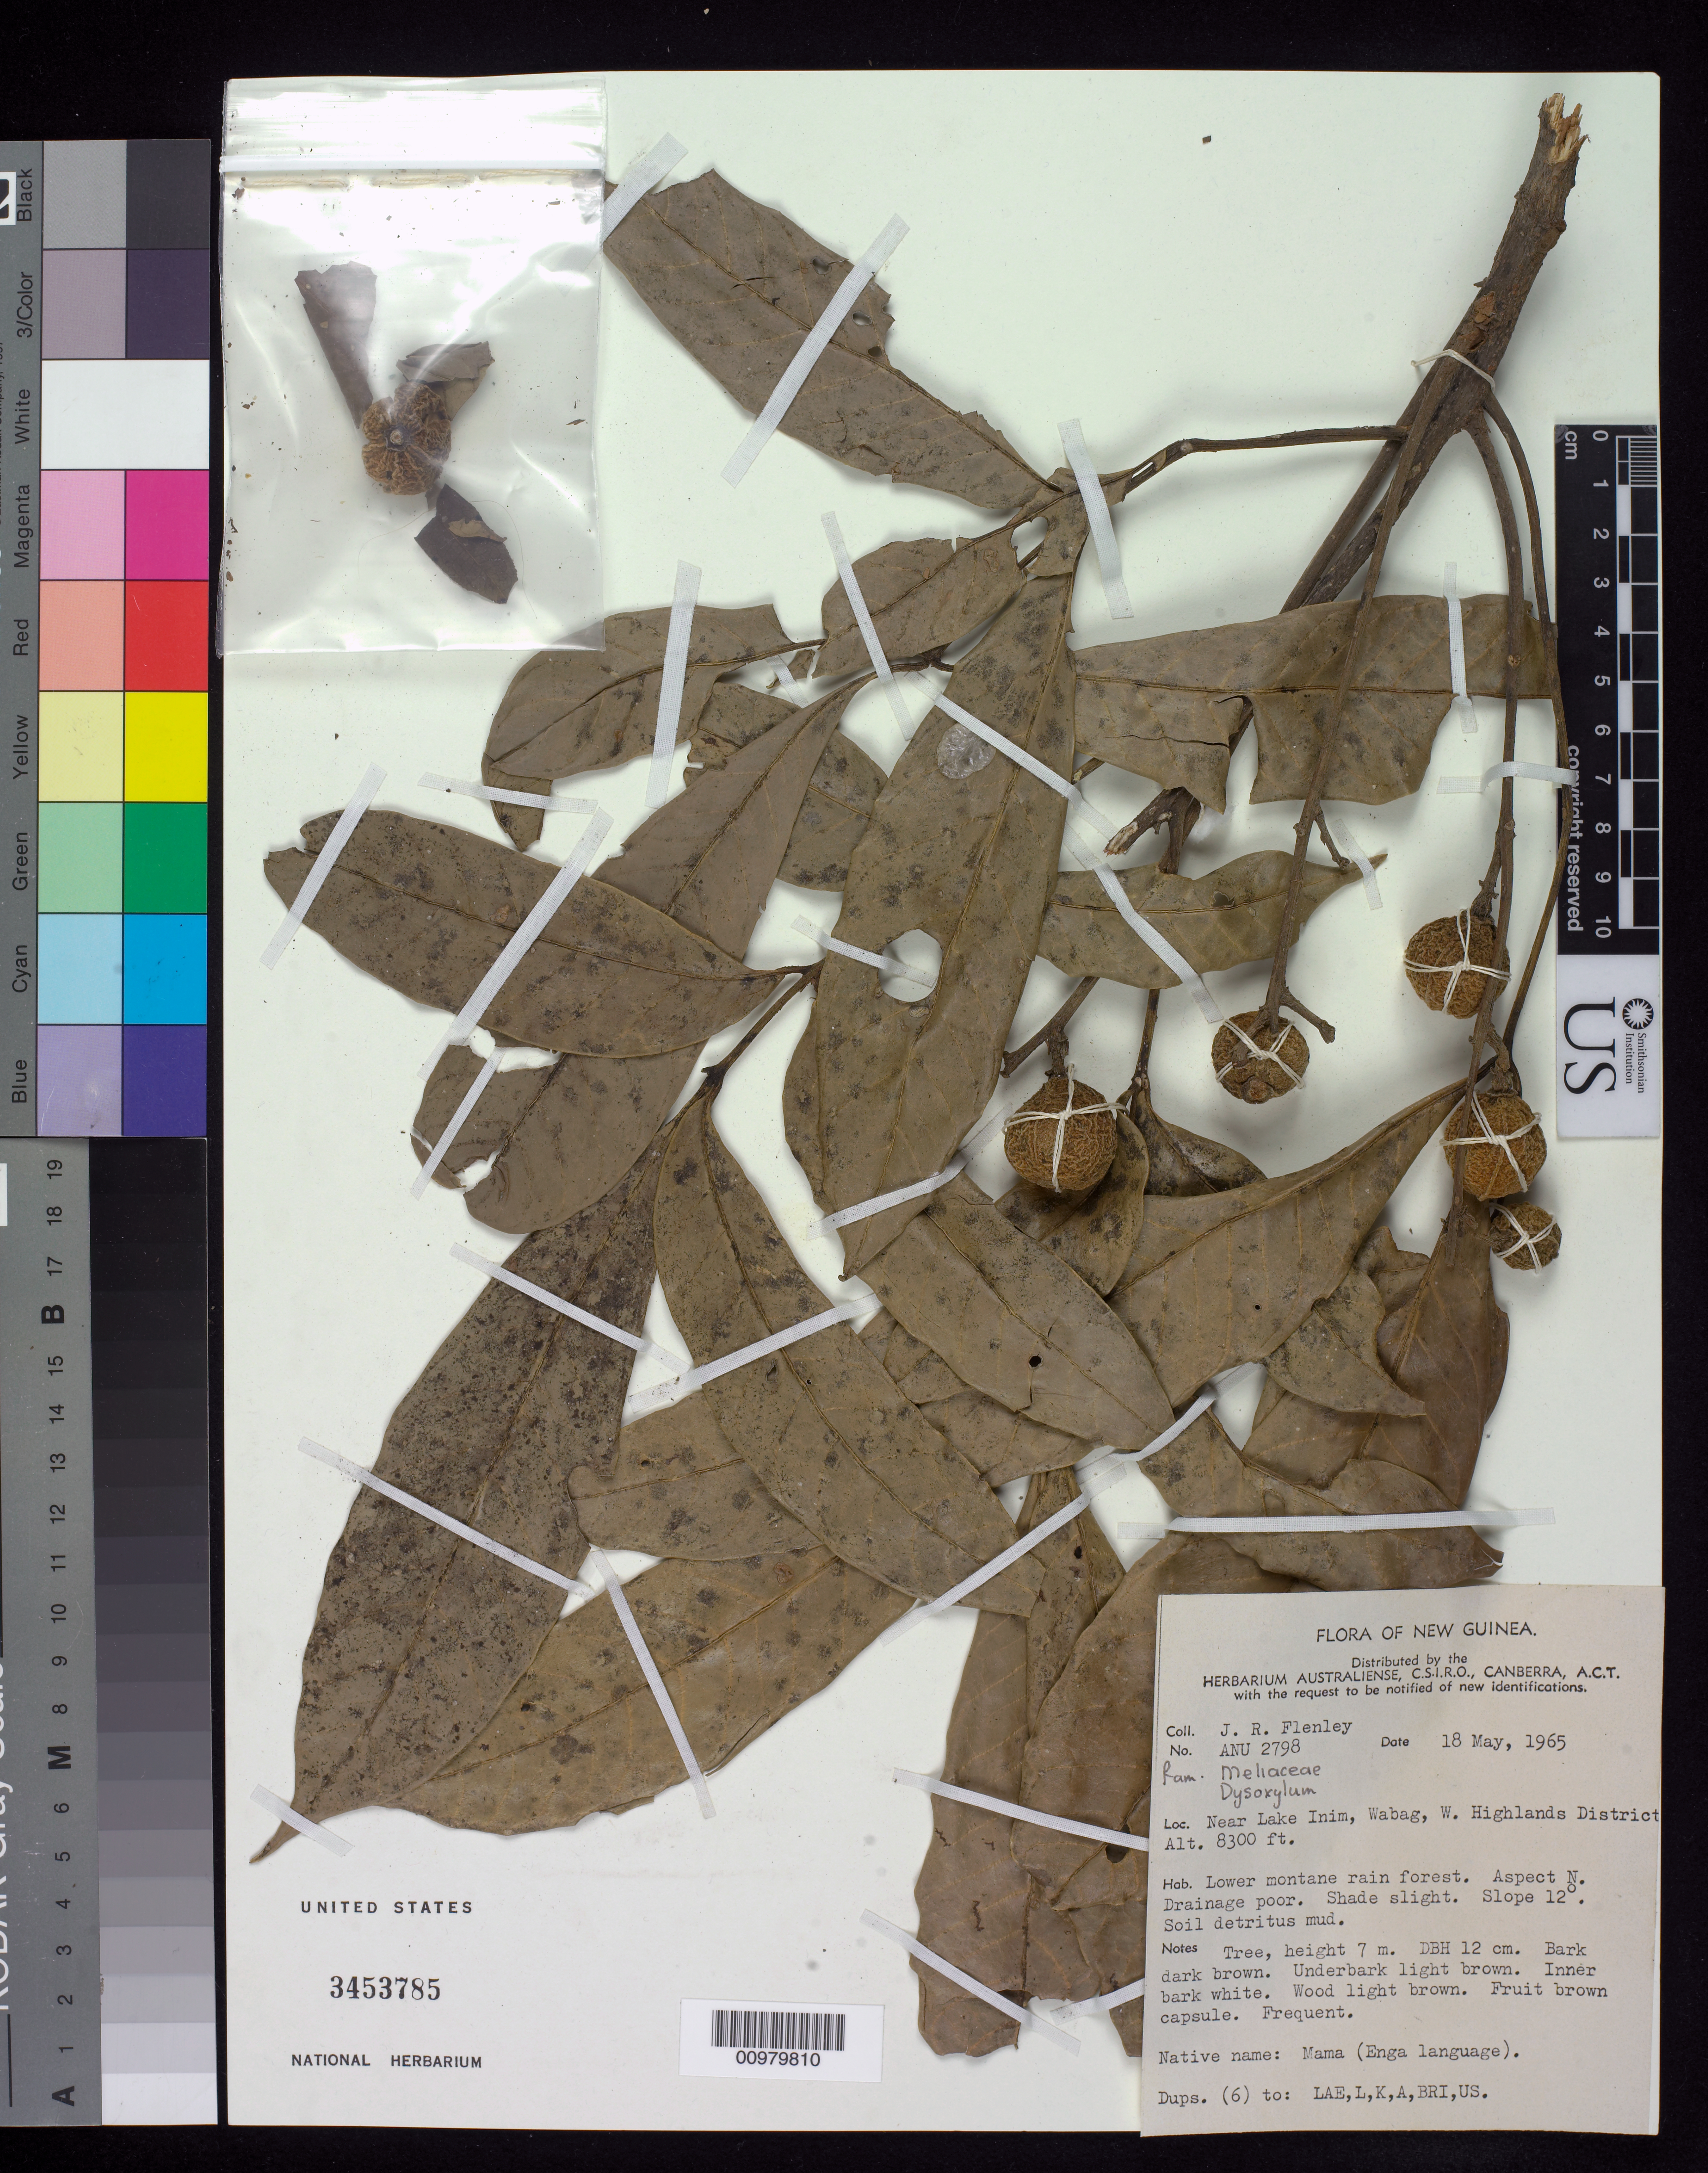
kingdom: Plantae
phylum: Tracheophyta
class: Magnoliopsida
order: Sapindales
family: Meliaceae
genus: Didymocheton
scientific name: Didymocheton setosus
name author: (Span.) Mabb. & Holzmeyer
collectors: J. Flenley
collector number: ANU 2798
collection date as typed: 18 May 1965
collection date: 1965-05-18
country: Papua New Guinea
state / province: Enga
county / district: Wabag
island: New Guinea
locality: W. Highlands District, Wabag, Near Lake Inim,Lower montane rain forest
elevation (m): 2530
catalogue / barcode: US 3453785